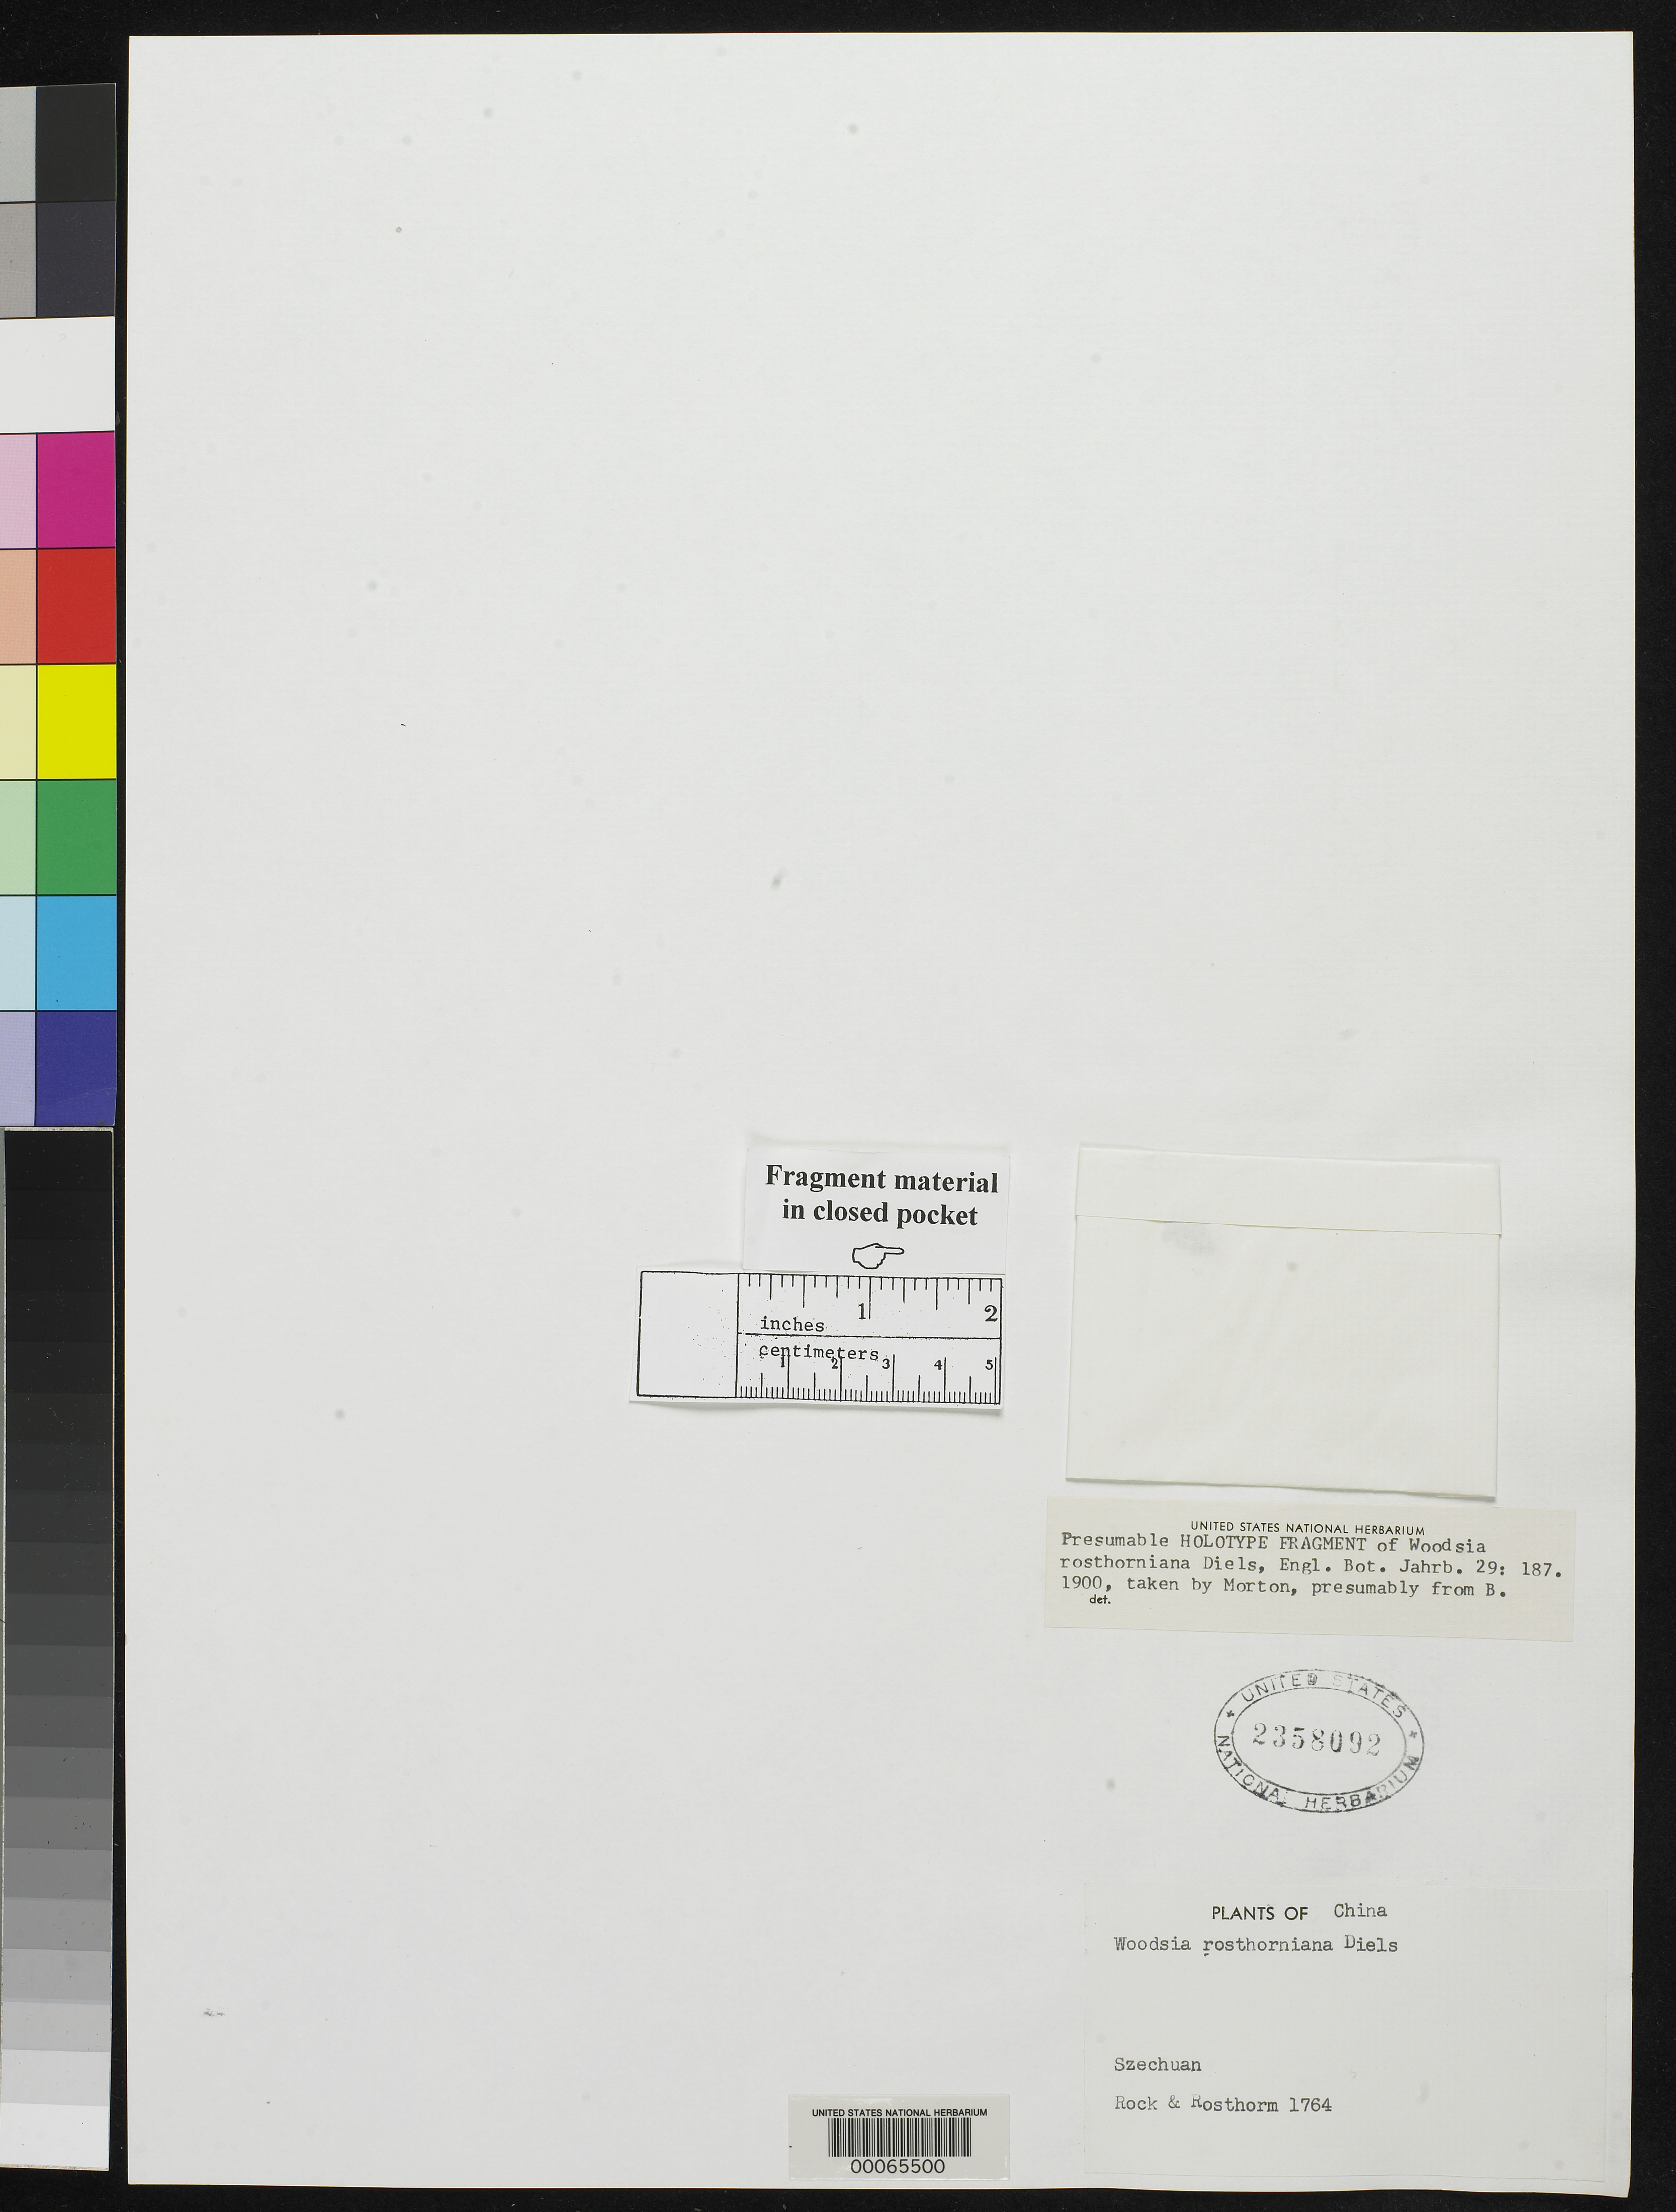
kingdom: Plantae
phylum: Tracheophyta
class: Polypodiopsida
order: Polypodiales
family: Woodsiaceae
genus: Woodsia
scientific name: Woodsia rosthorniana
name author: Diels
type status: Holotype Fragment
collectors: C. Bock & A. von Rosthorn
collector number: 1764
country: China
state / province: Sichuan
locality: Nan Ch'uan.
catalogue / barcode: US 2358092